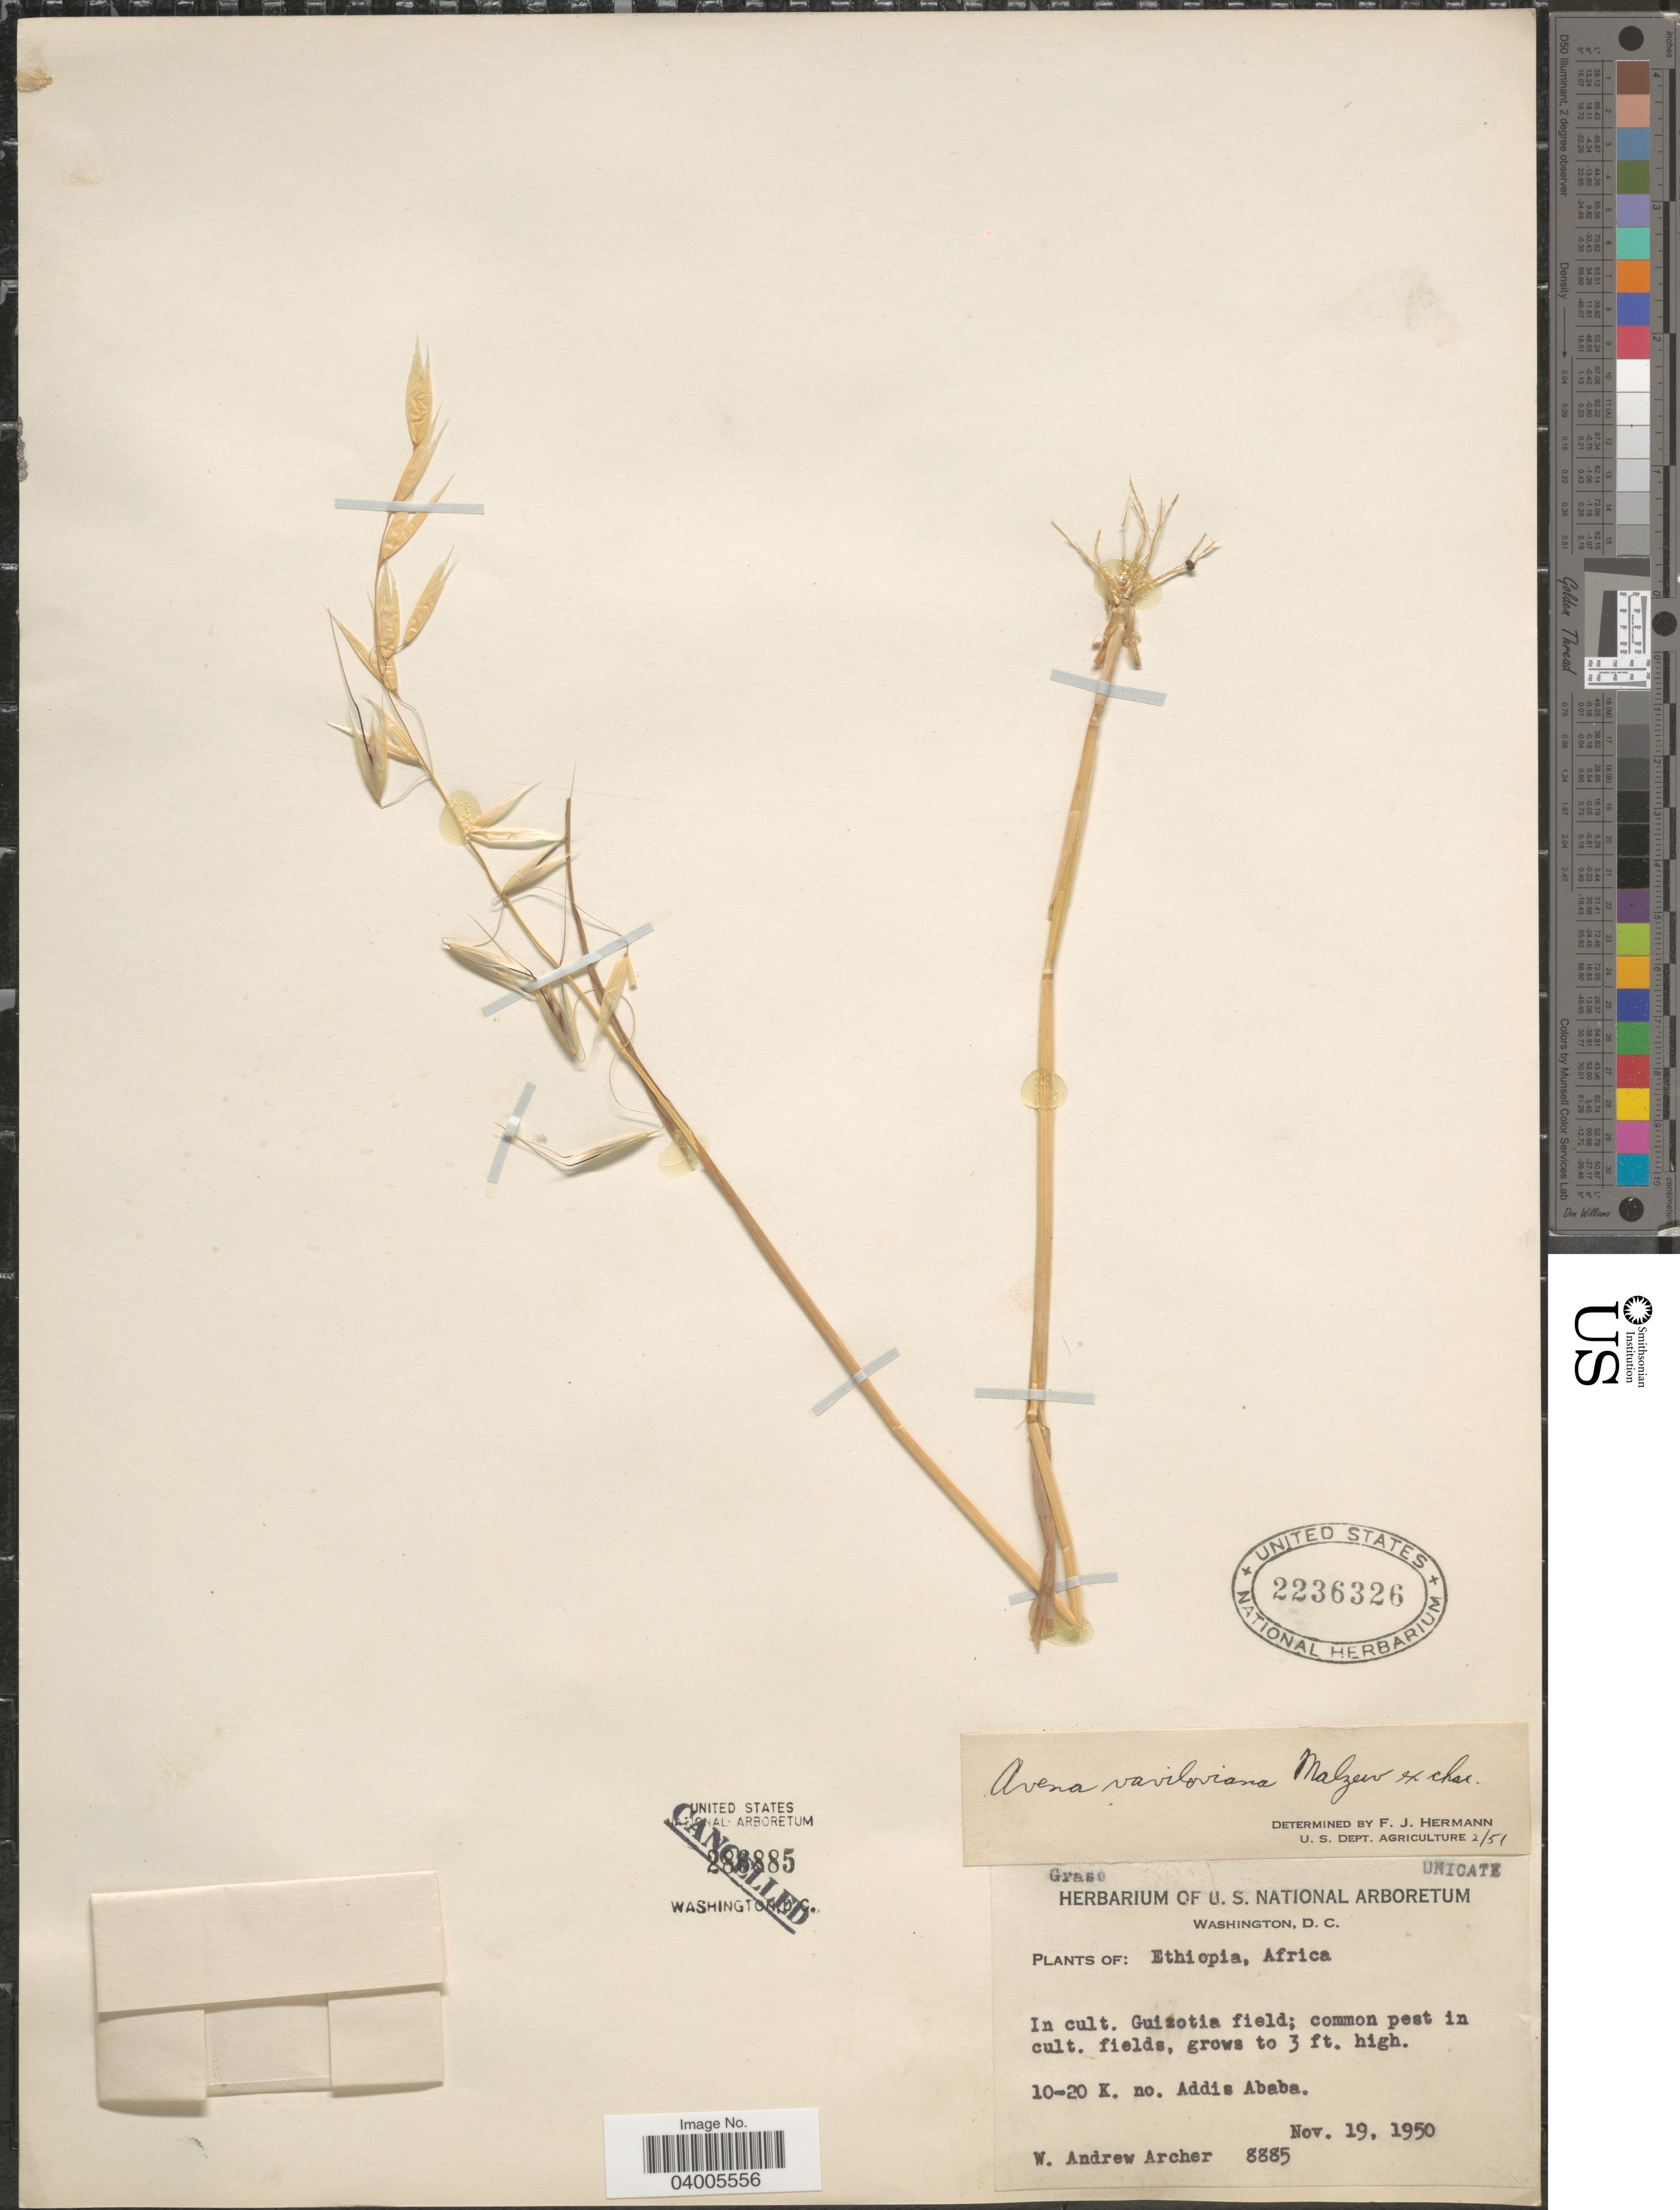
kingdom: Plantae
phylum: Tracheophyta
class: Liliopsida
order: Poales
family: Poaceae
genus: Avena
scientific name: Avena vaviloviana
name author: (Malzev) Mordvinkina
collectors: W. A. Archer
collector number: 8885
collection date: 1950-11-19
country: Ethiopia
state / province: Addis Ababa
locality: Guizotia field; common pest in cult. fields. 10-20 K. no. Addis Ababa.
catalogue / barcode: US 2236326